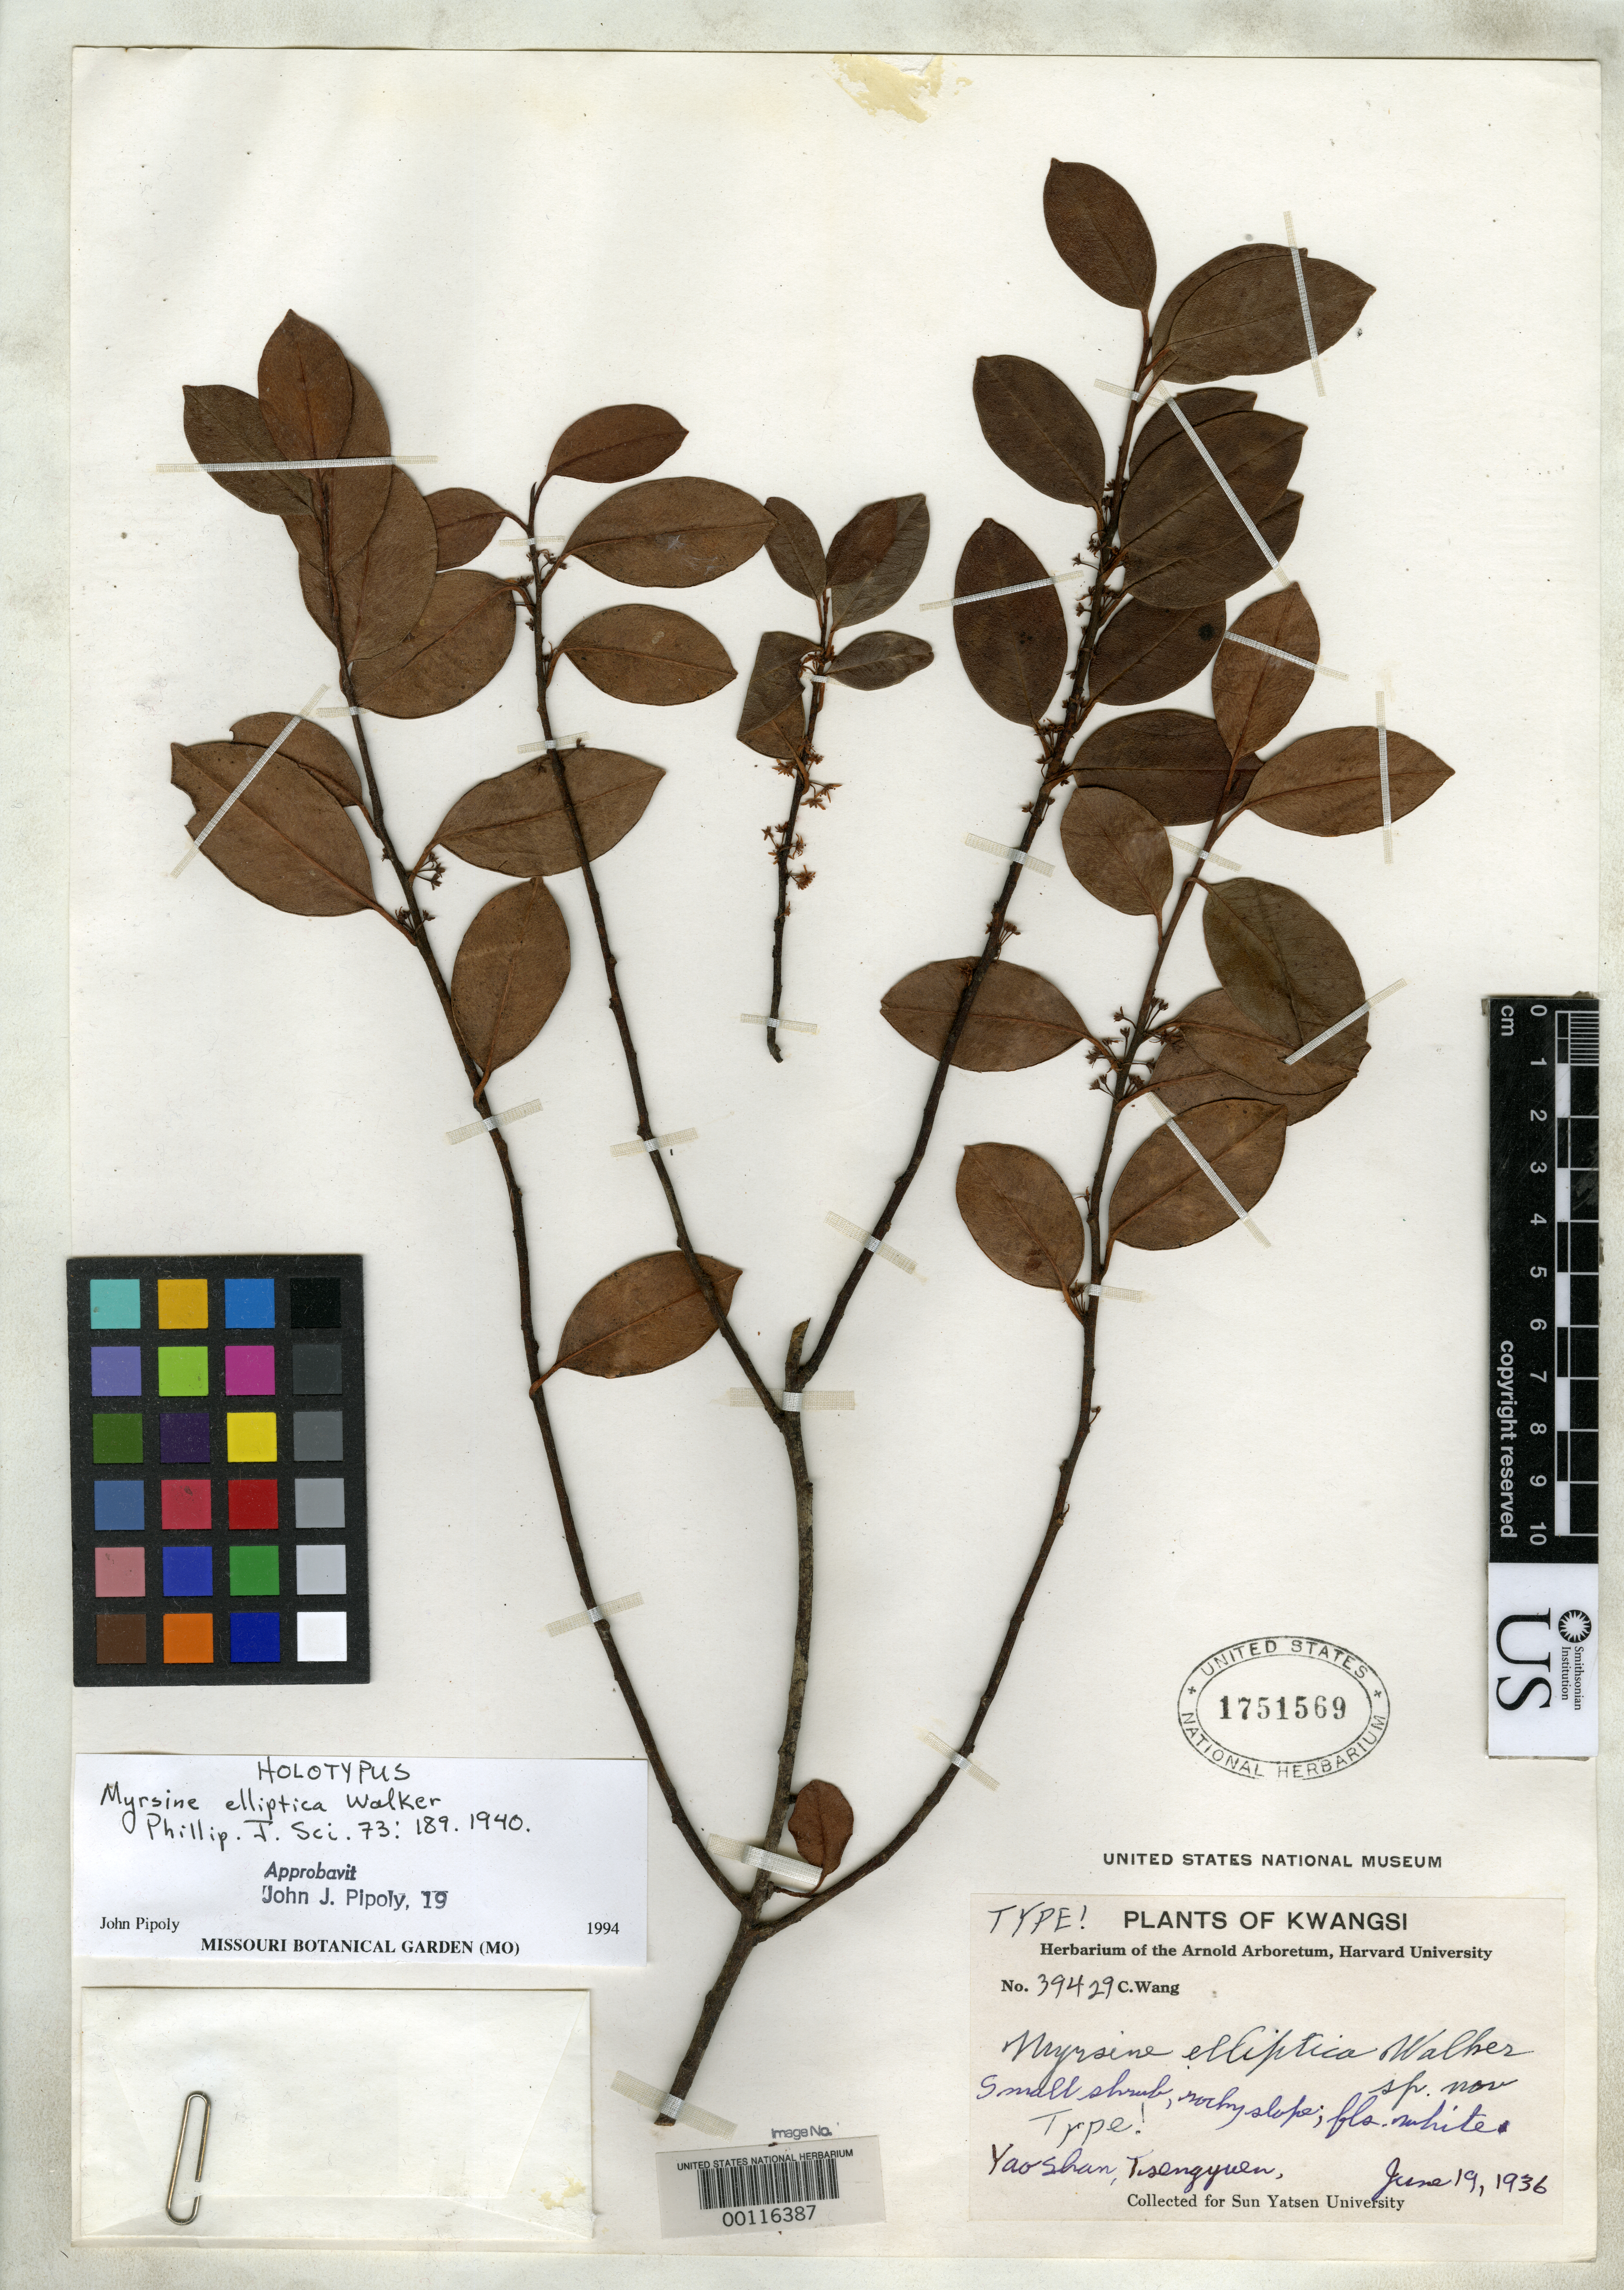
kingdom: Plantae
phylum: Tracheophyta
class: Magnoliopsida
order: Ericales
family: Primulaceae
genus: Myrsine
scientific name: Myrsine elliptica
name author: E. Walker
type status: Holotype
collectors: C. Wang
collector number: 39429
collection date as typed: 19 Jun 1936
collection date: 1936-06-19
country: China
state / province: Guangxi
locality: Yao Shan, Tsengyuen.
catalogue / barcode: US 1751569